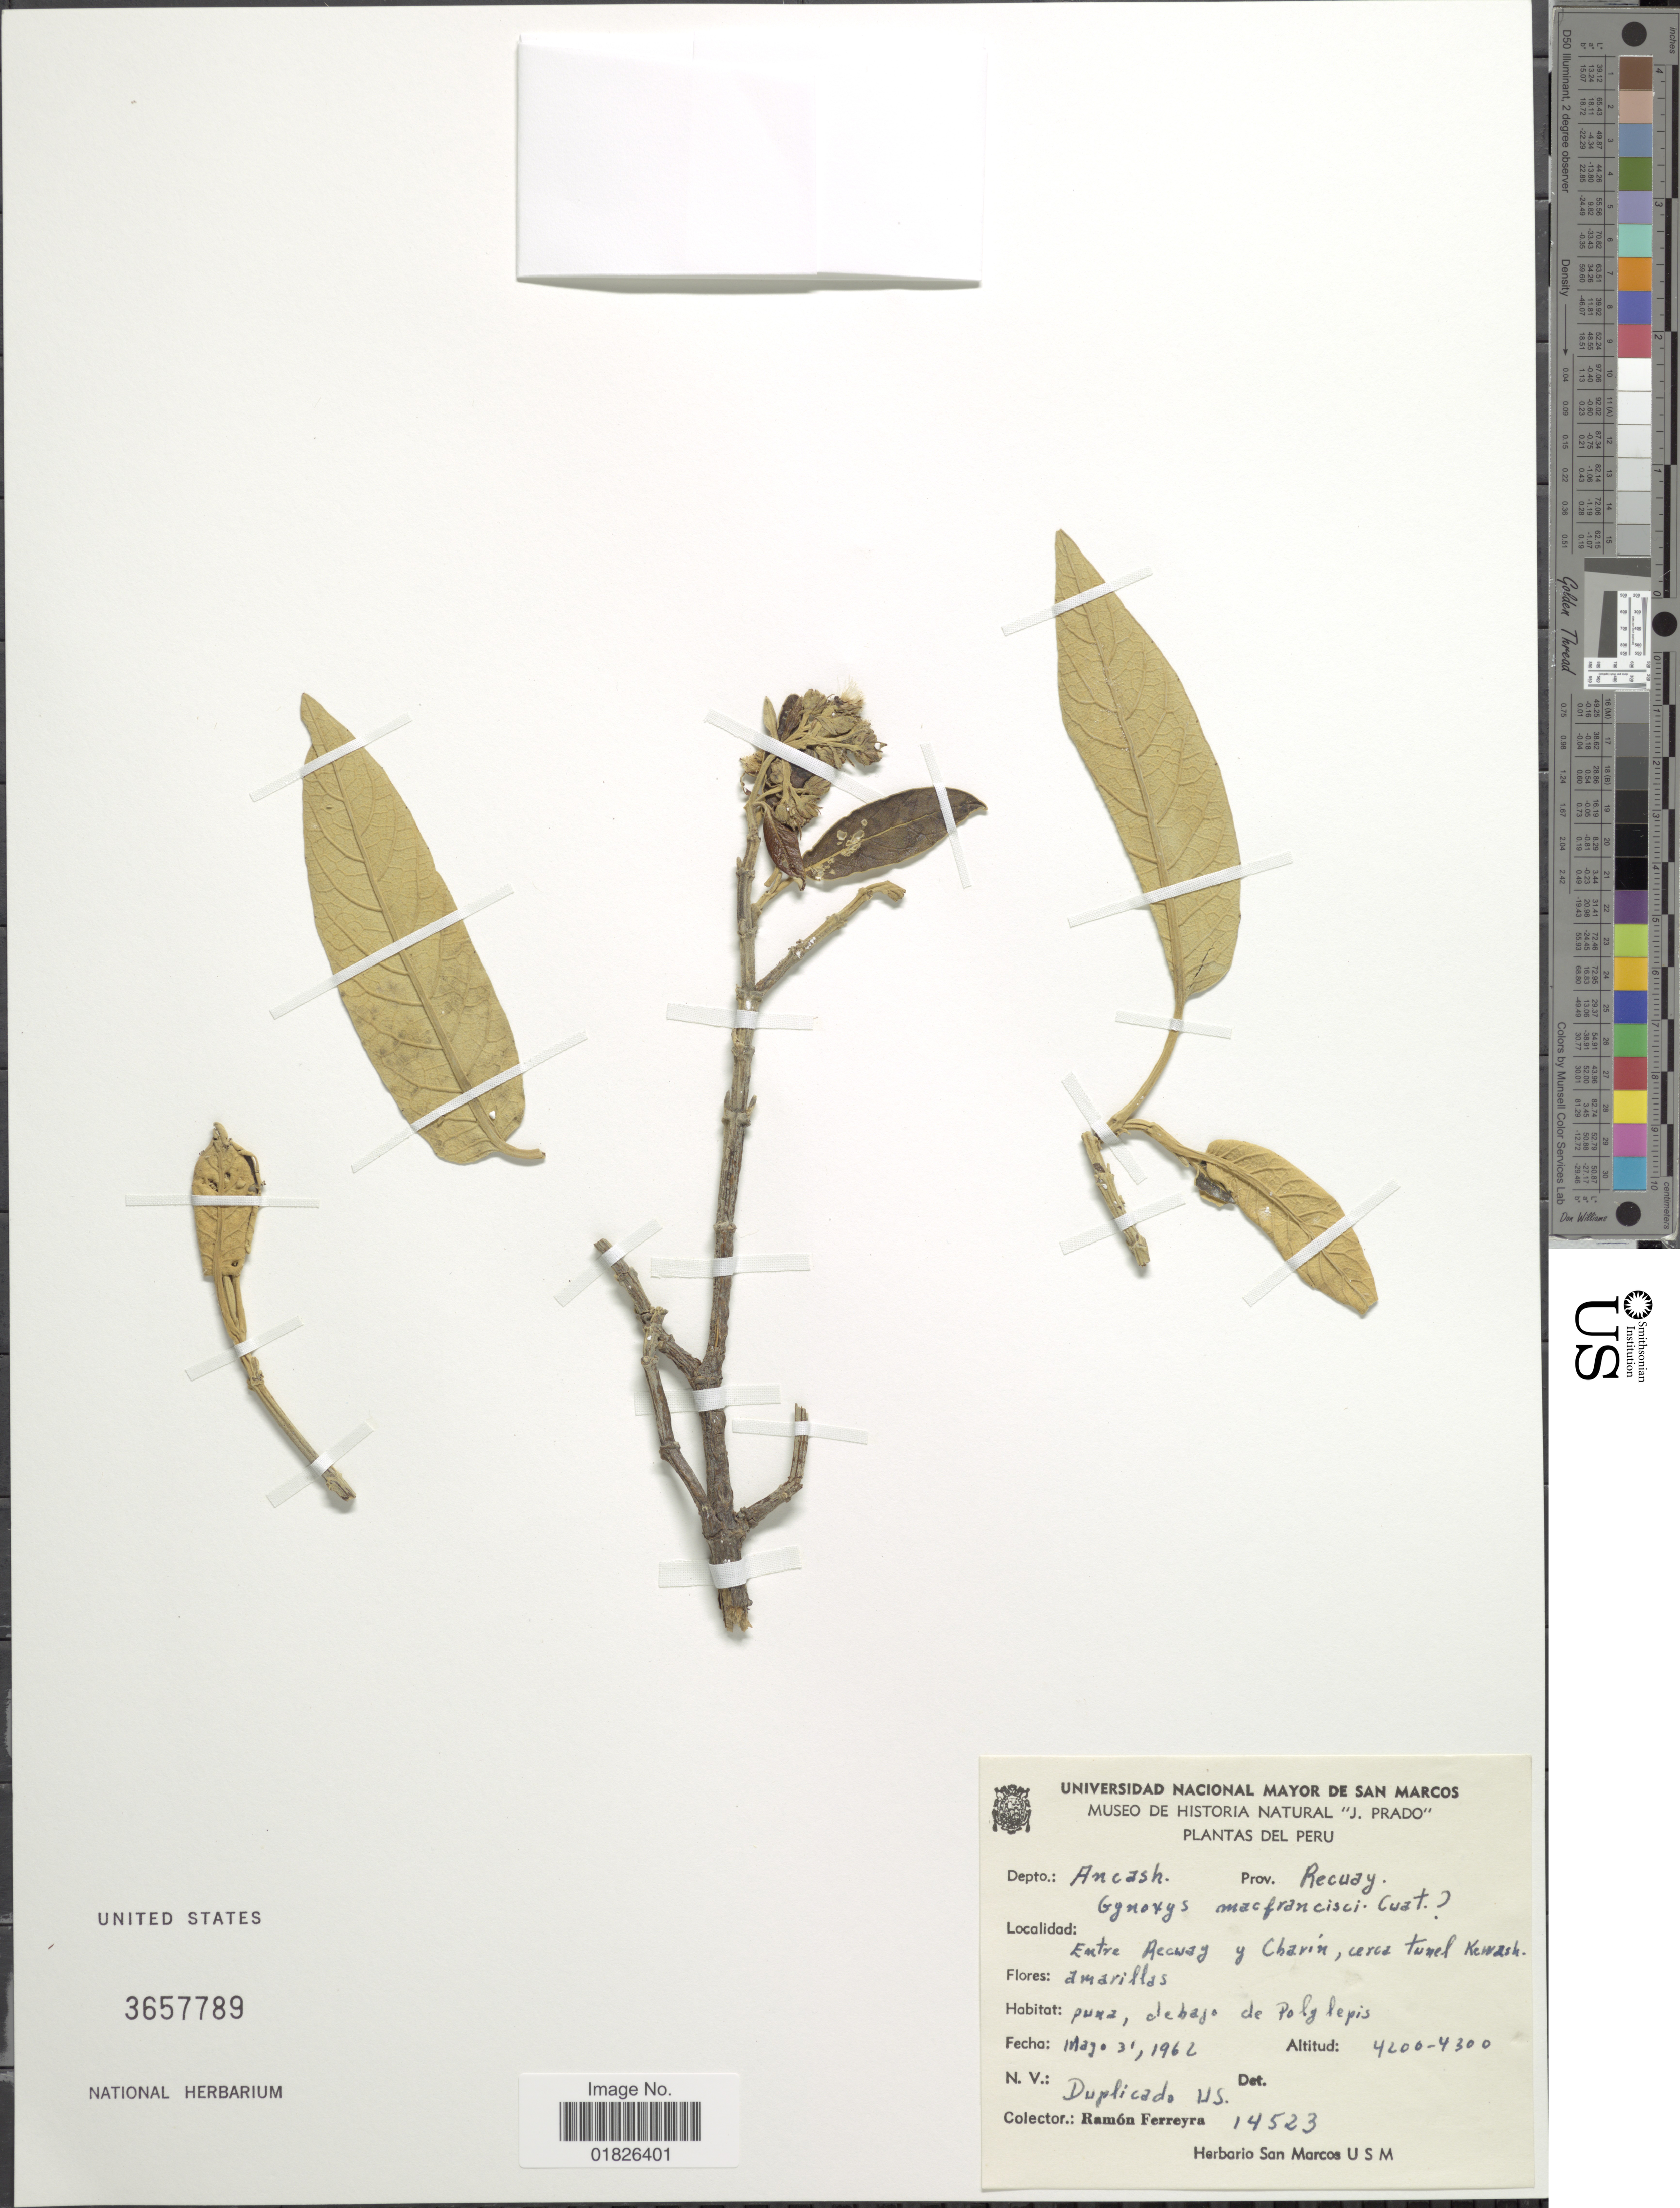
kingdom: Plantae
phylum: Tracheophyta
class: Magnoliopsida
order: Asterales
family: Asteraceae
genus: Gynoxys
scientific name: Gynoxys macfrancisci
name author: Cuatrec.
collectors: R. A. Ferreyra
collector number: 14523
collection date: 1962-05-31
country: Peru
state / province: Ancash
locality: Entre Recuay y Chavin, cerca tunel Kewash, Prov. Recuay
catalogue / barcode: US 3657789